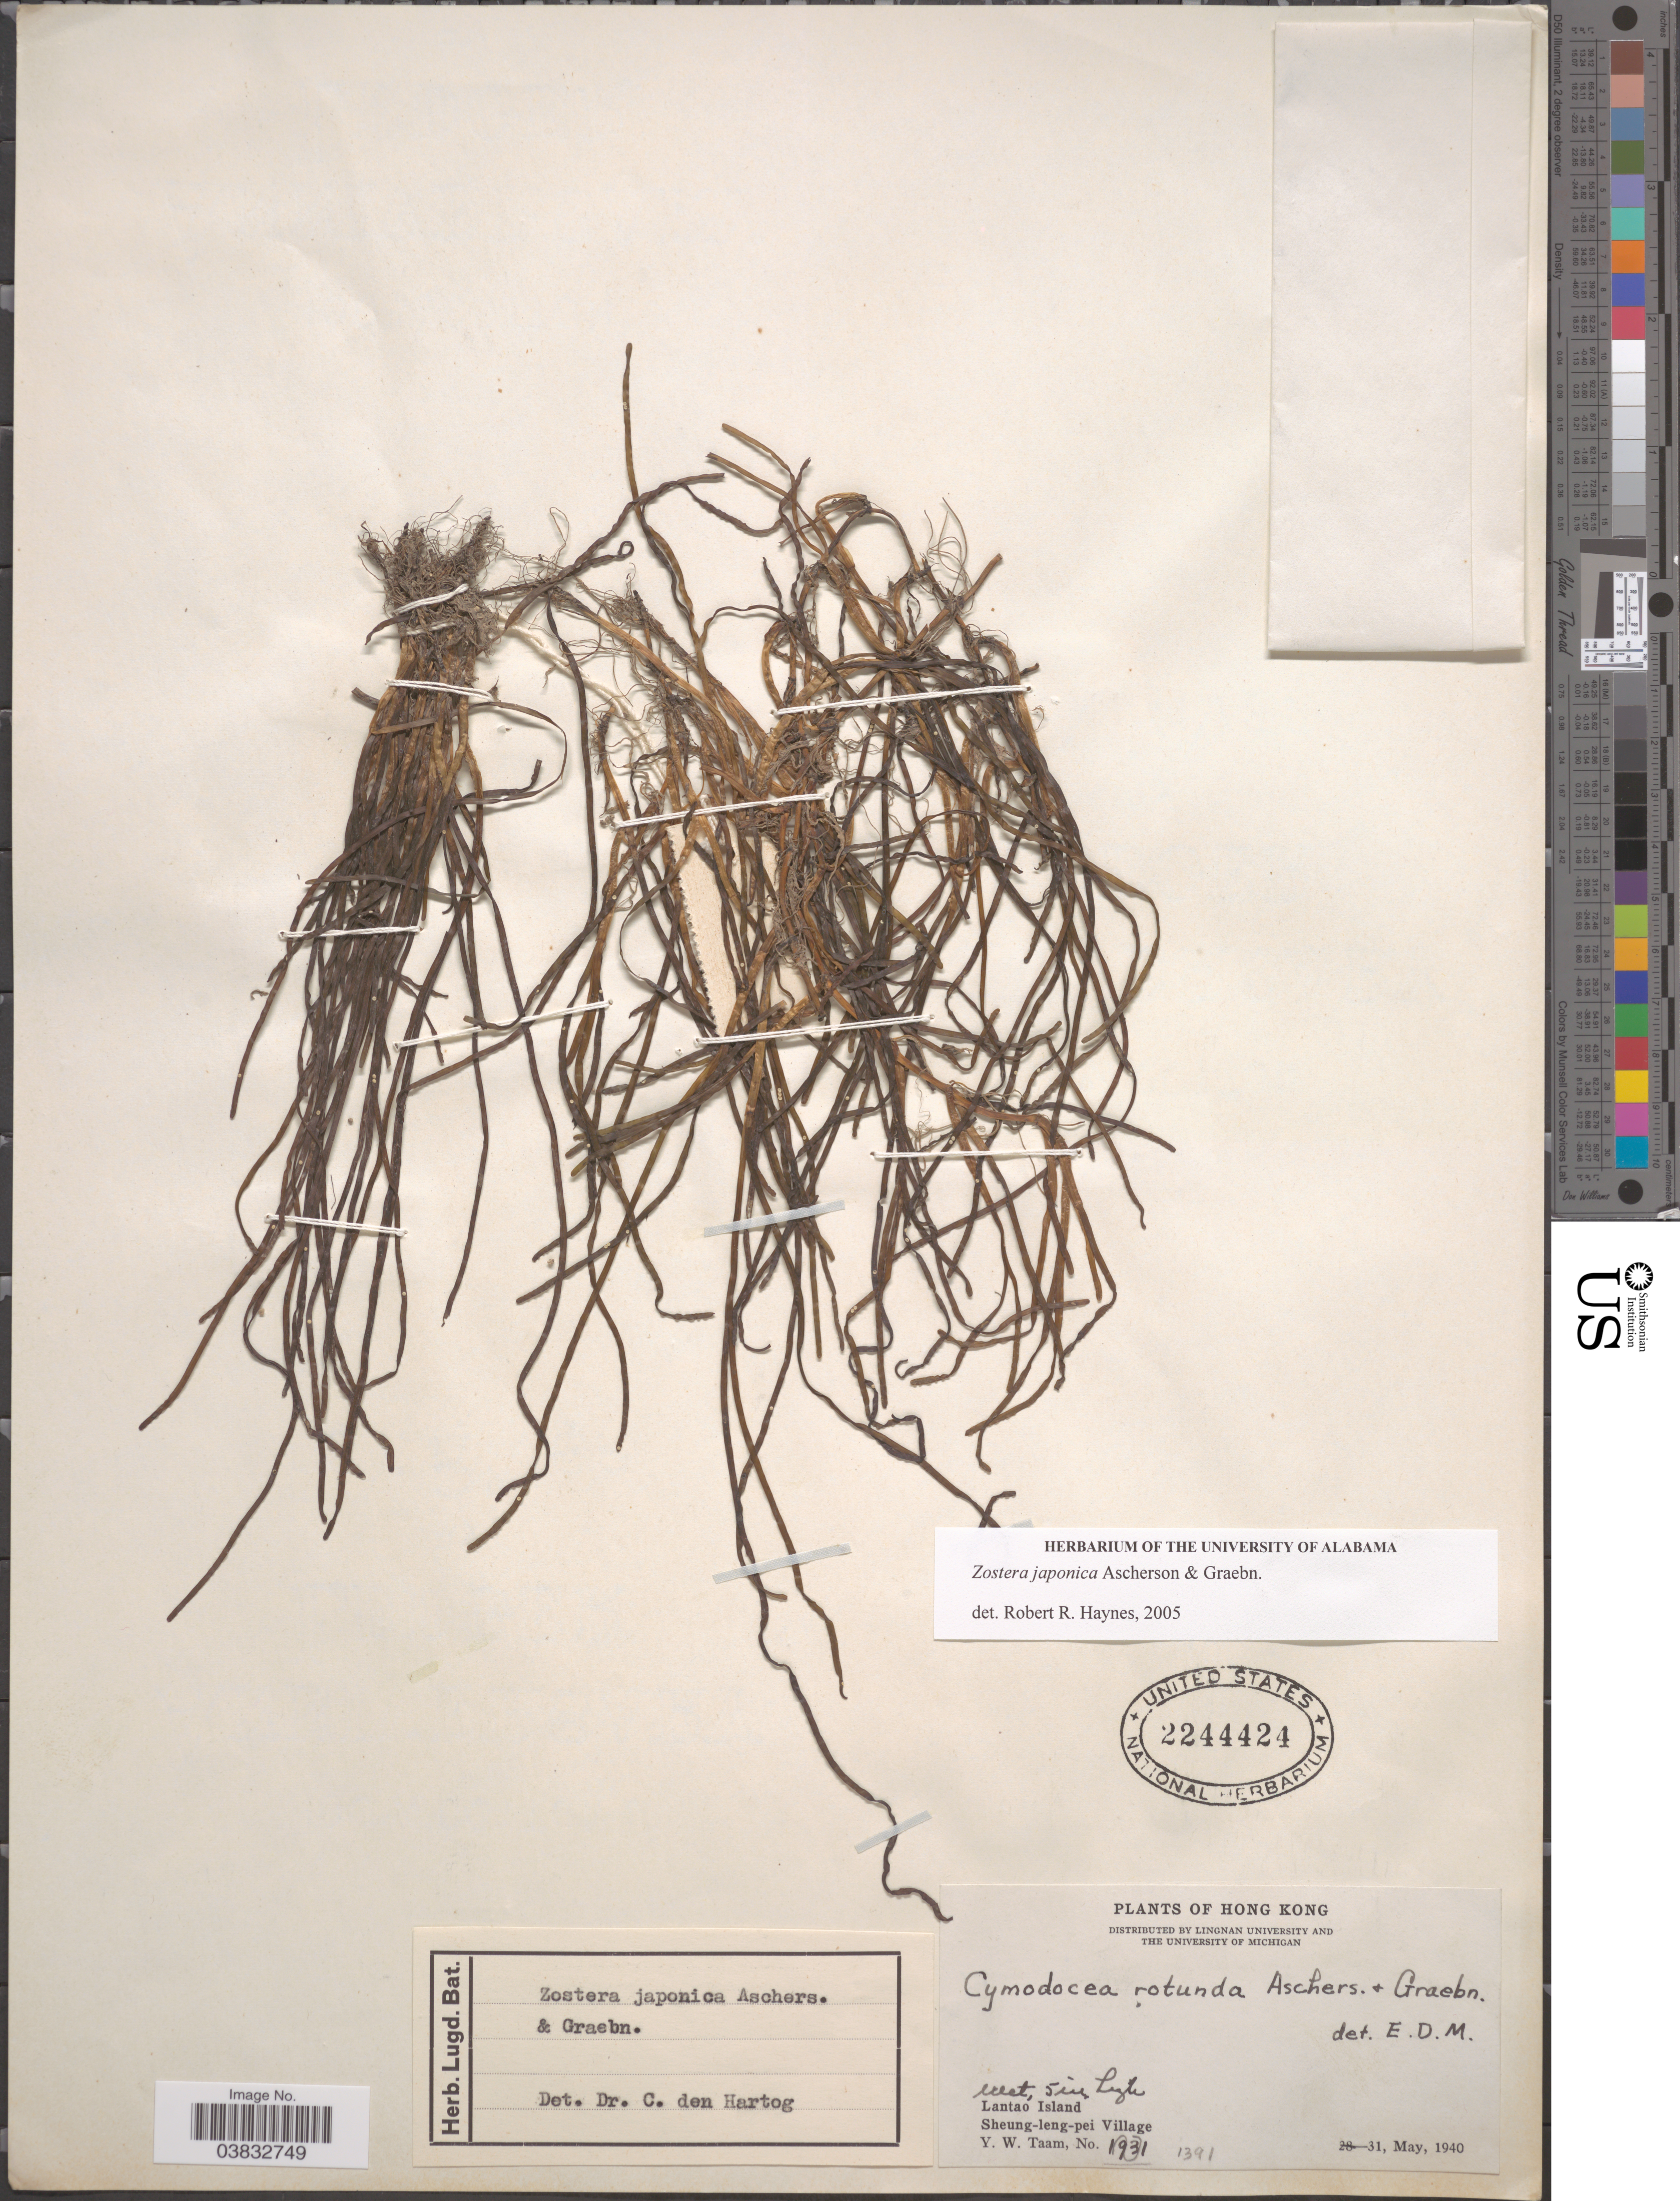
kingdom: Plantae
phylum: Tracheophyta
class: Liliopsida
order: Alismatales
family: Zosteraceae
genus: Zostera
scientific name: Zostera japonica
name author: Asch. & Graebn.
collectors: Y. W. Taam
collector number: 1391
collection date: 1940-05-31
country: China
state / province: Hong Kong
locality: Lantao Island. Sheung-leng-pei Village.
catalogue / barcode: US 2244424